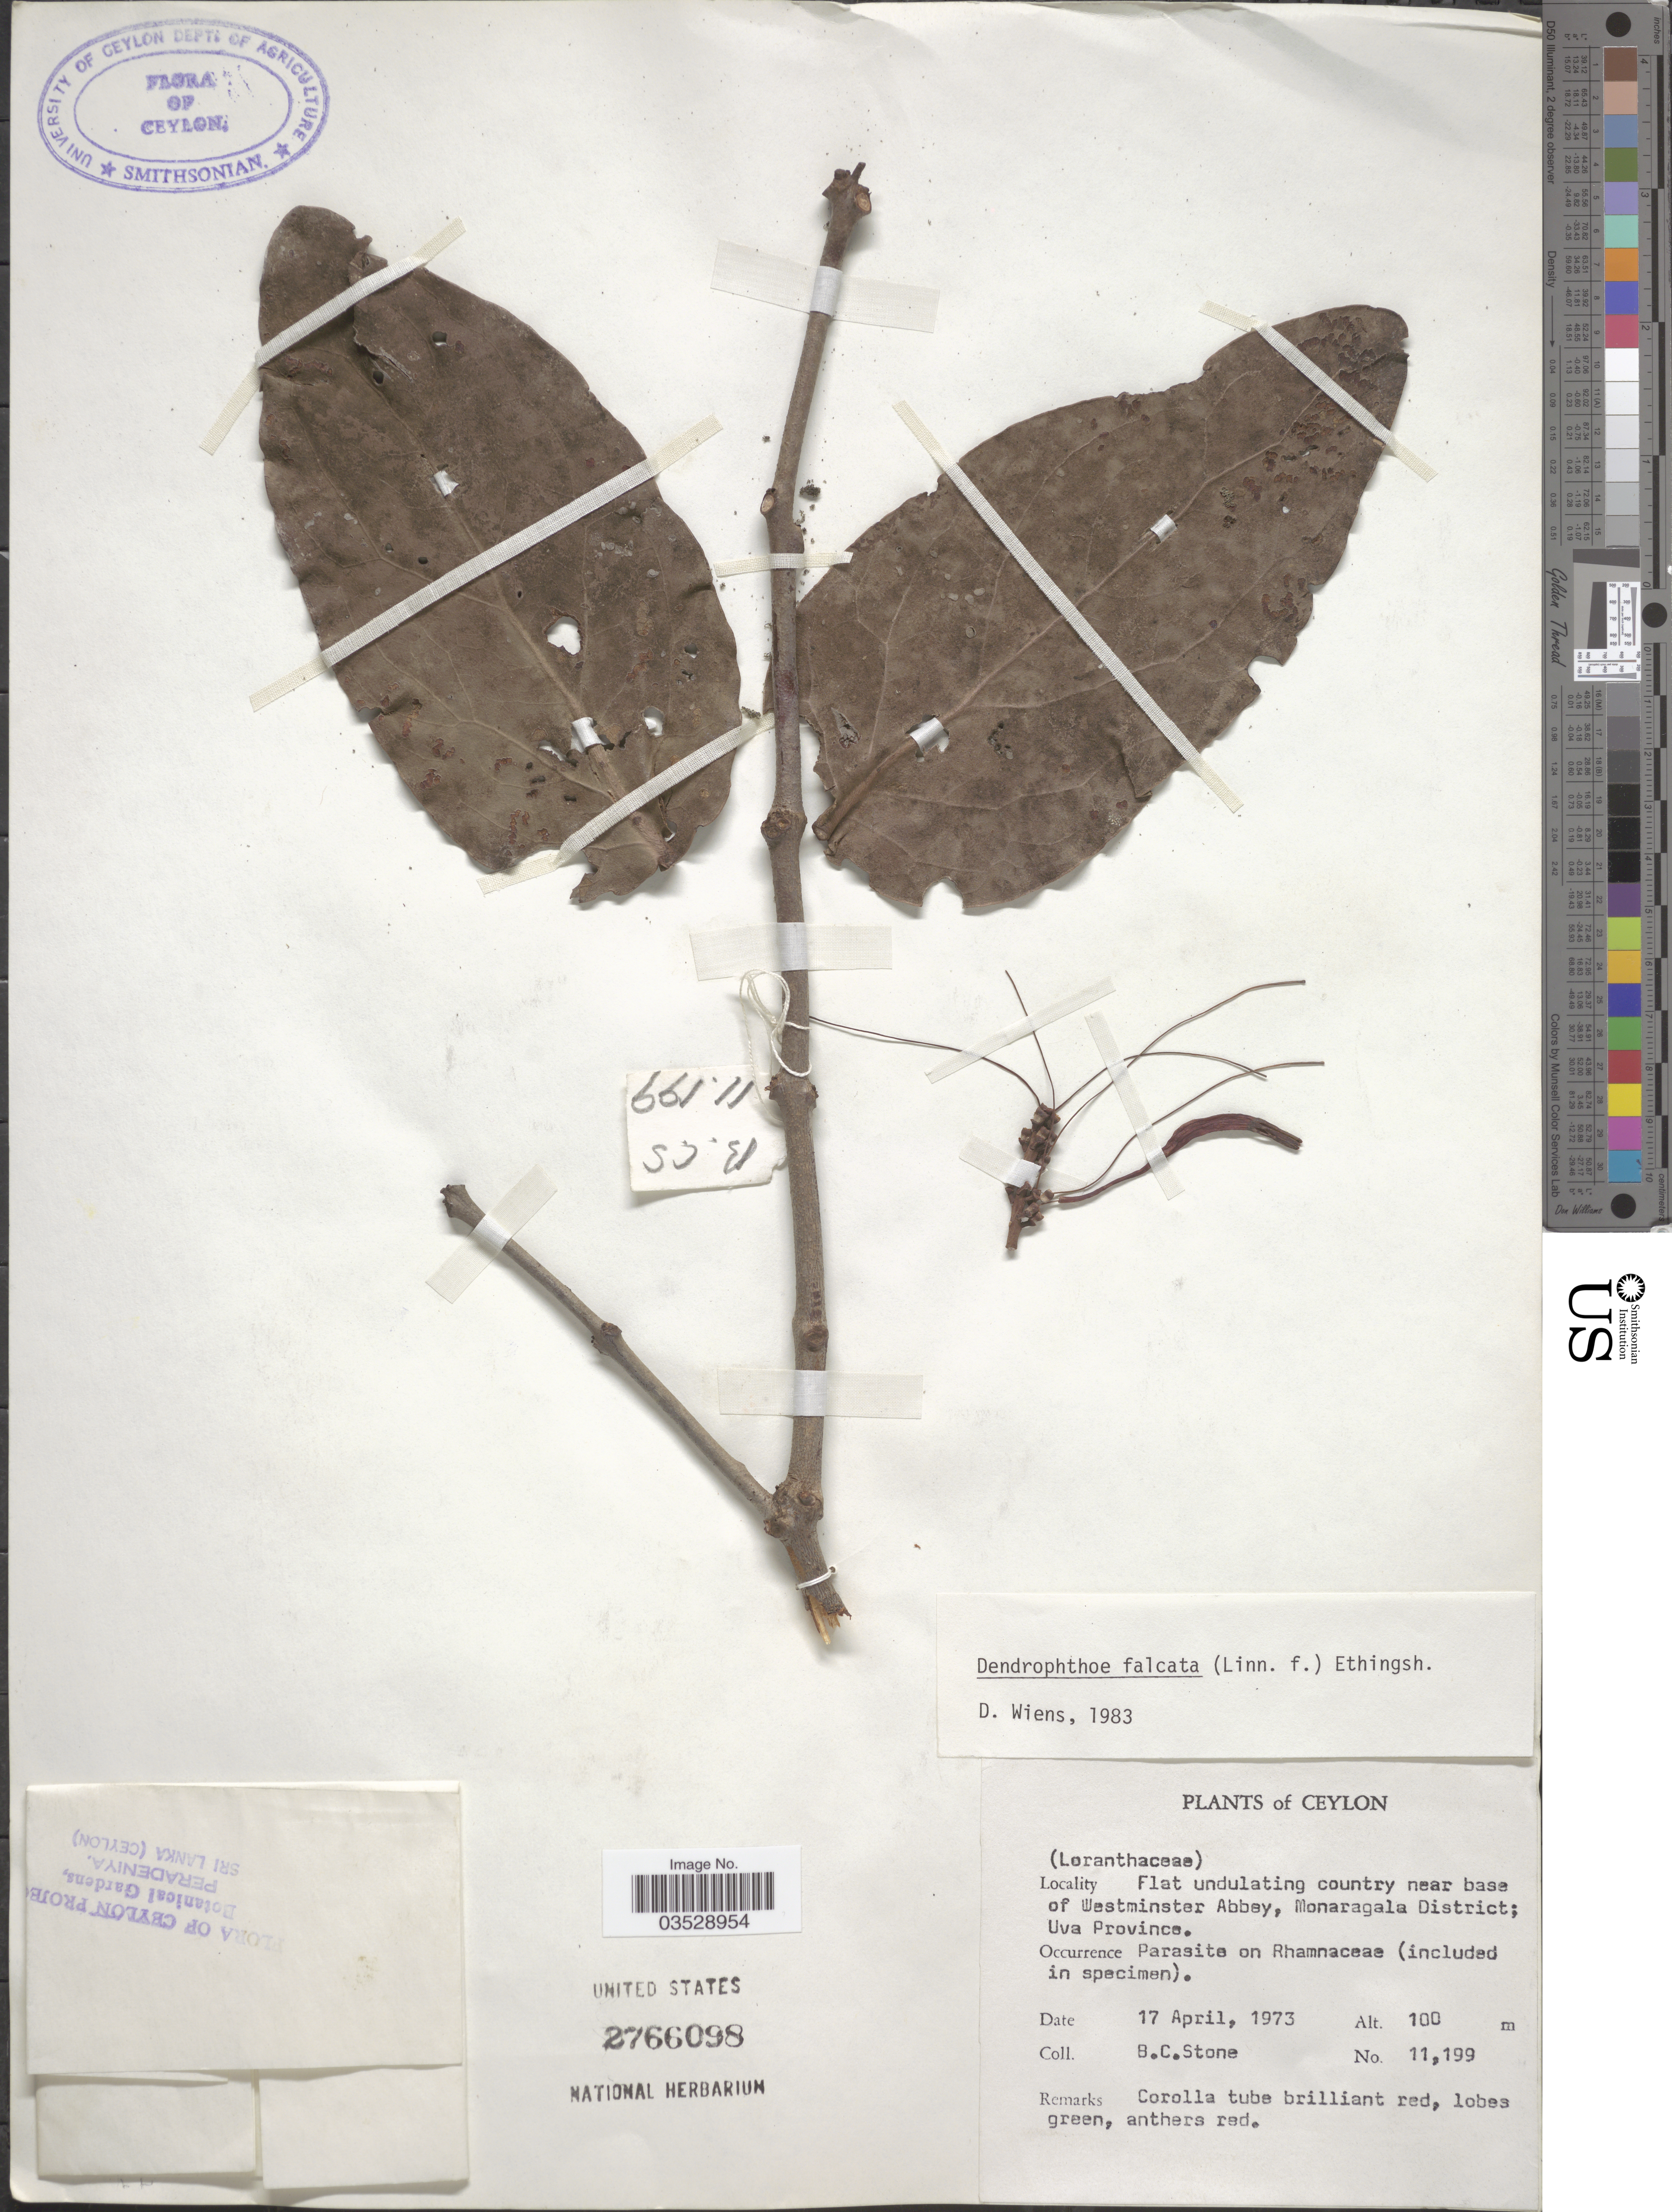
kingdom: Plantae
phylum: Tracheophyta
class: Magnoliopsida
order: Santalales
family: Loranthaceae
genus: Dendrophthoe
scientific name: Dendrophthoe falcata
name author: (L. f.) Ettingsh.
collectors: B. C. Stone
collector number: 11199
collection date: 1973-04-17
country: Sri Lanka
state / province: Uva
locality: Ceylon. Flat undulating country near base of Westminster Abbay, Monaragala District.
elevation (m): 100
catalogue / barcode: US 2766098